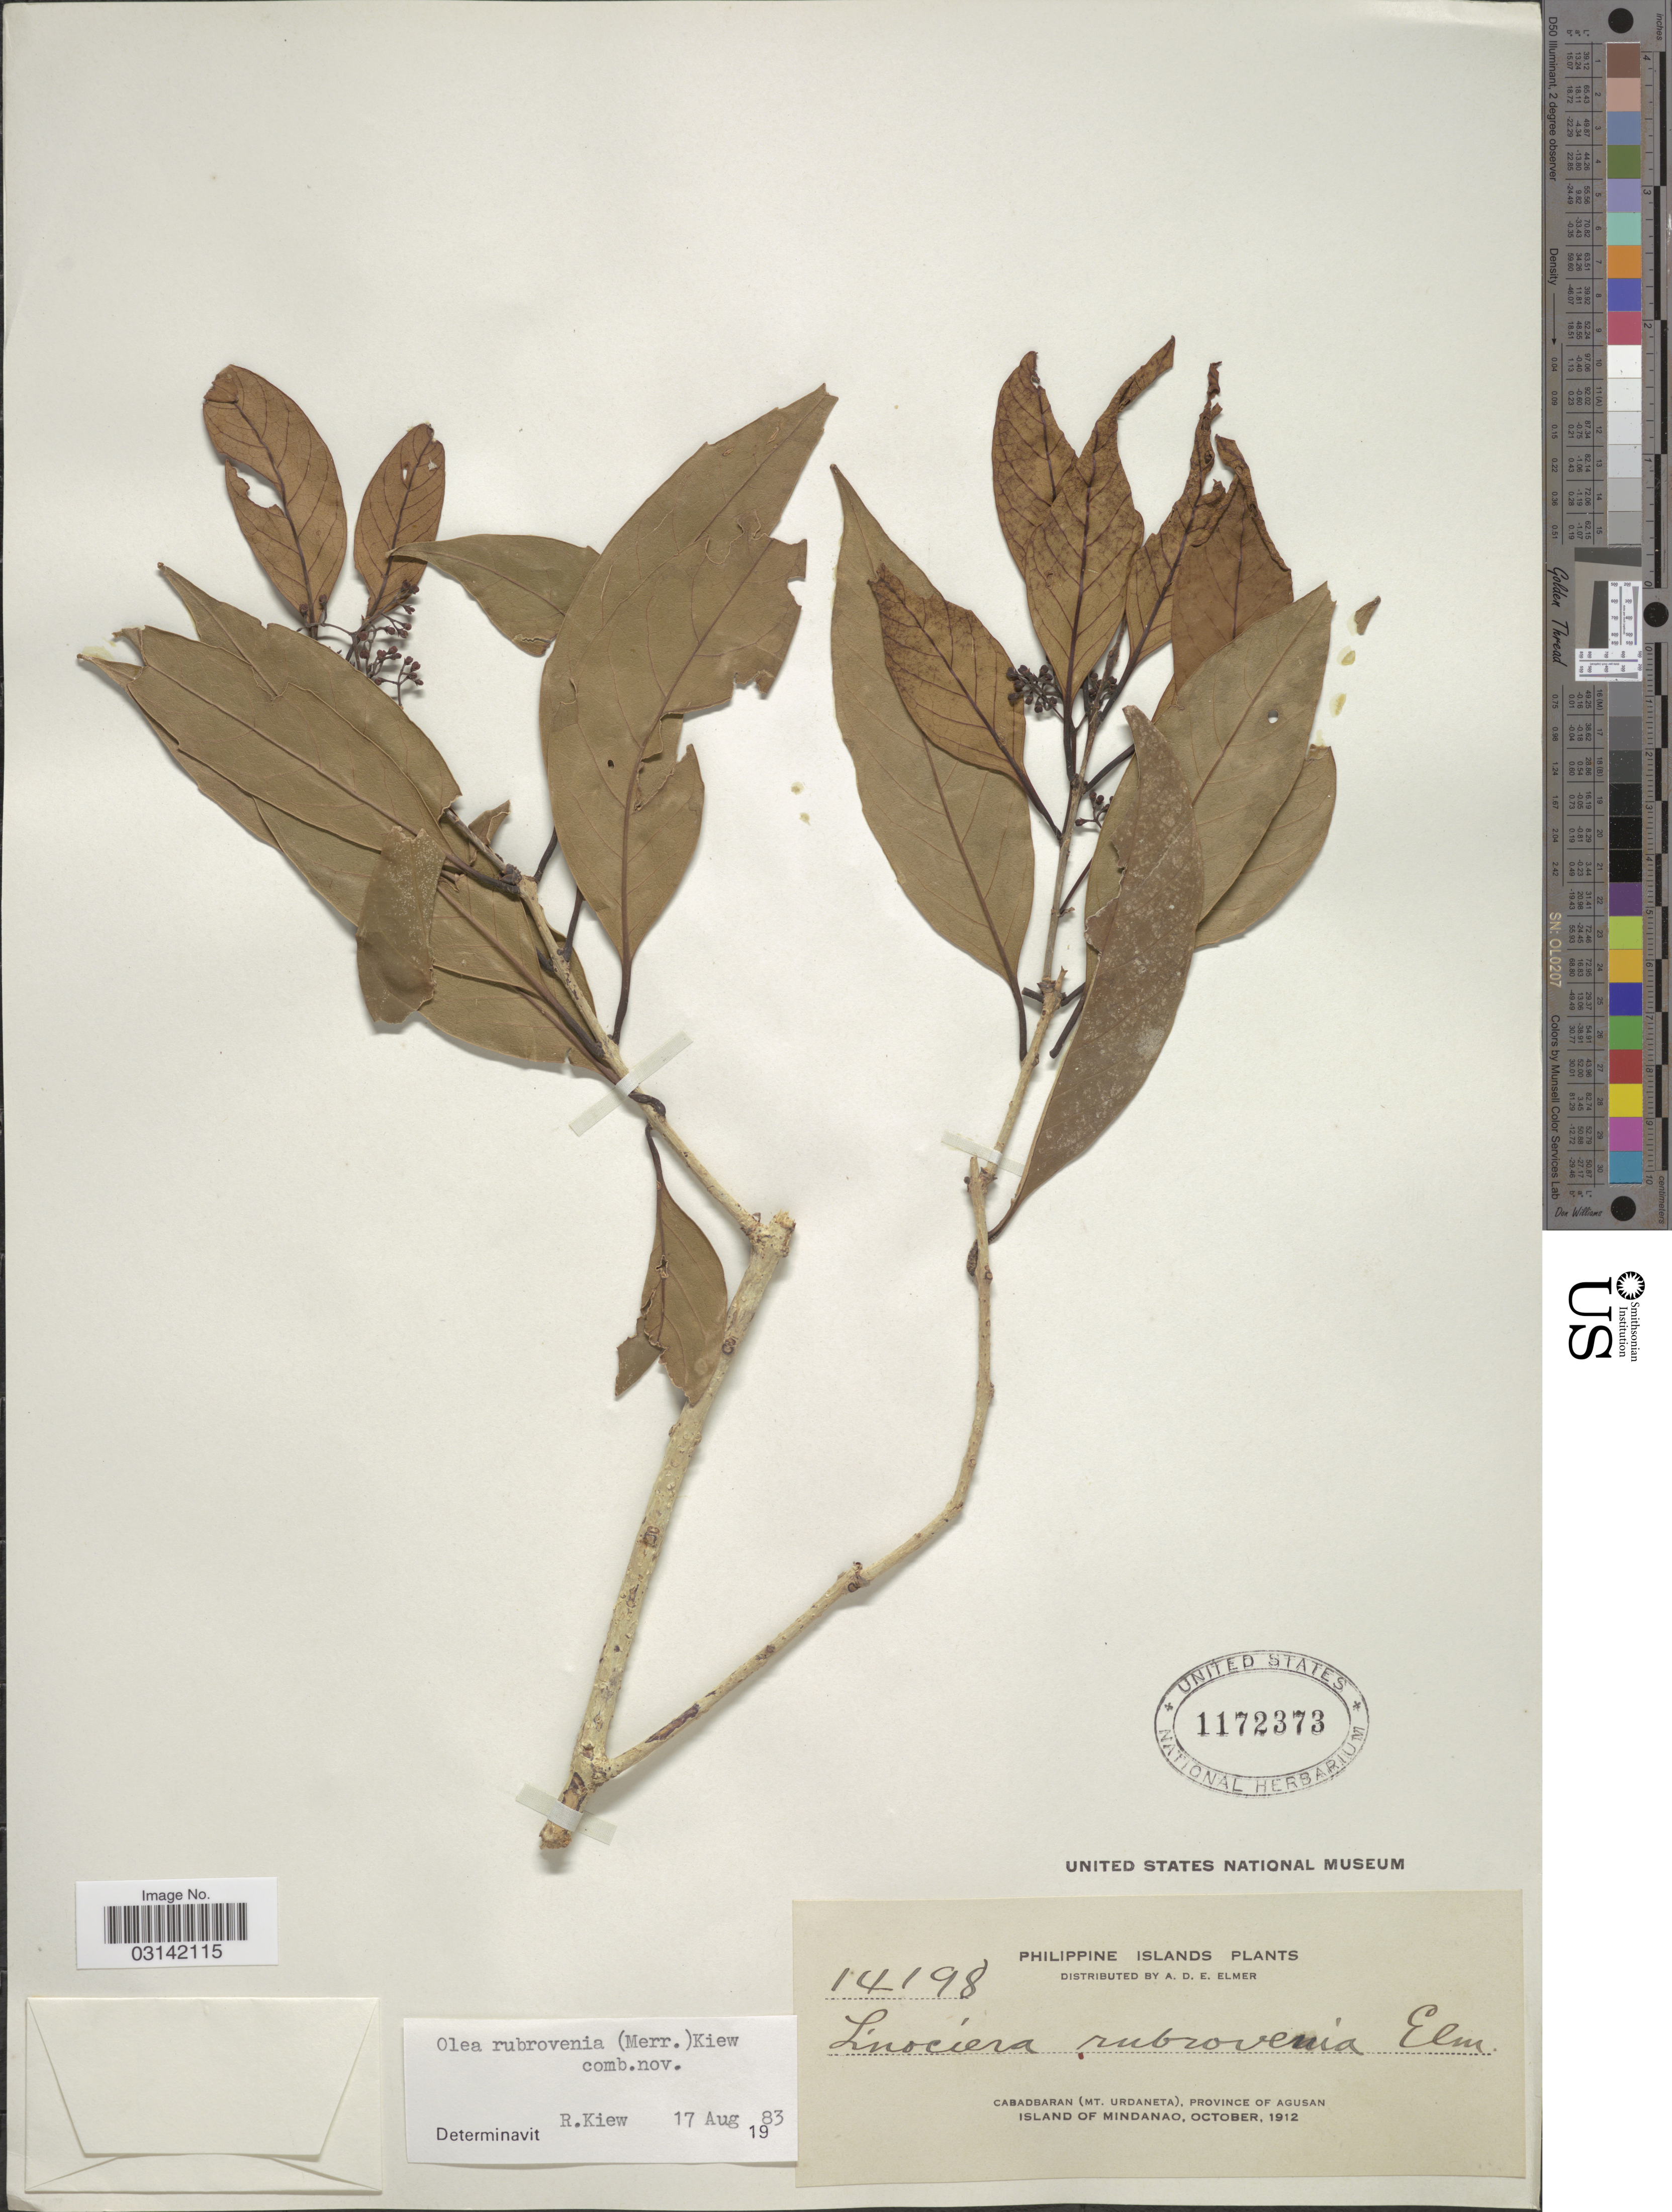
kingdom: Plantae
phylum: Tracheophyta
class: Magnoliopsida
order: Lamiales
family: Oleaceae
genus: Tetrapilus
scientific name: Tetrapilus rubrovenius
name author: (Elmer) L.A.S. Johnson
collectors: A. D. E. Elmer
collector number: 14198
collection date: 1912-10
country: Philippines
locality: Philippine Islands, Cabadbaran (Mt. Urdaneta), Province of Agusan, Island of Mindanao.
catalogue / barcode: US 1172373